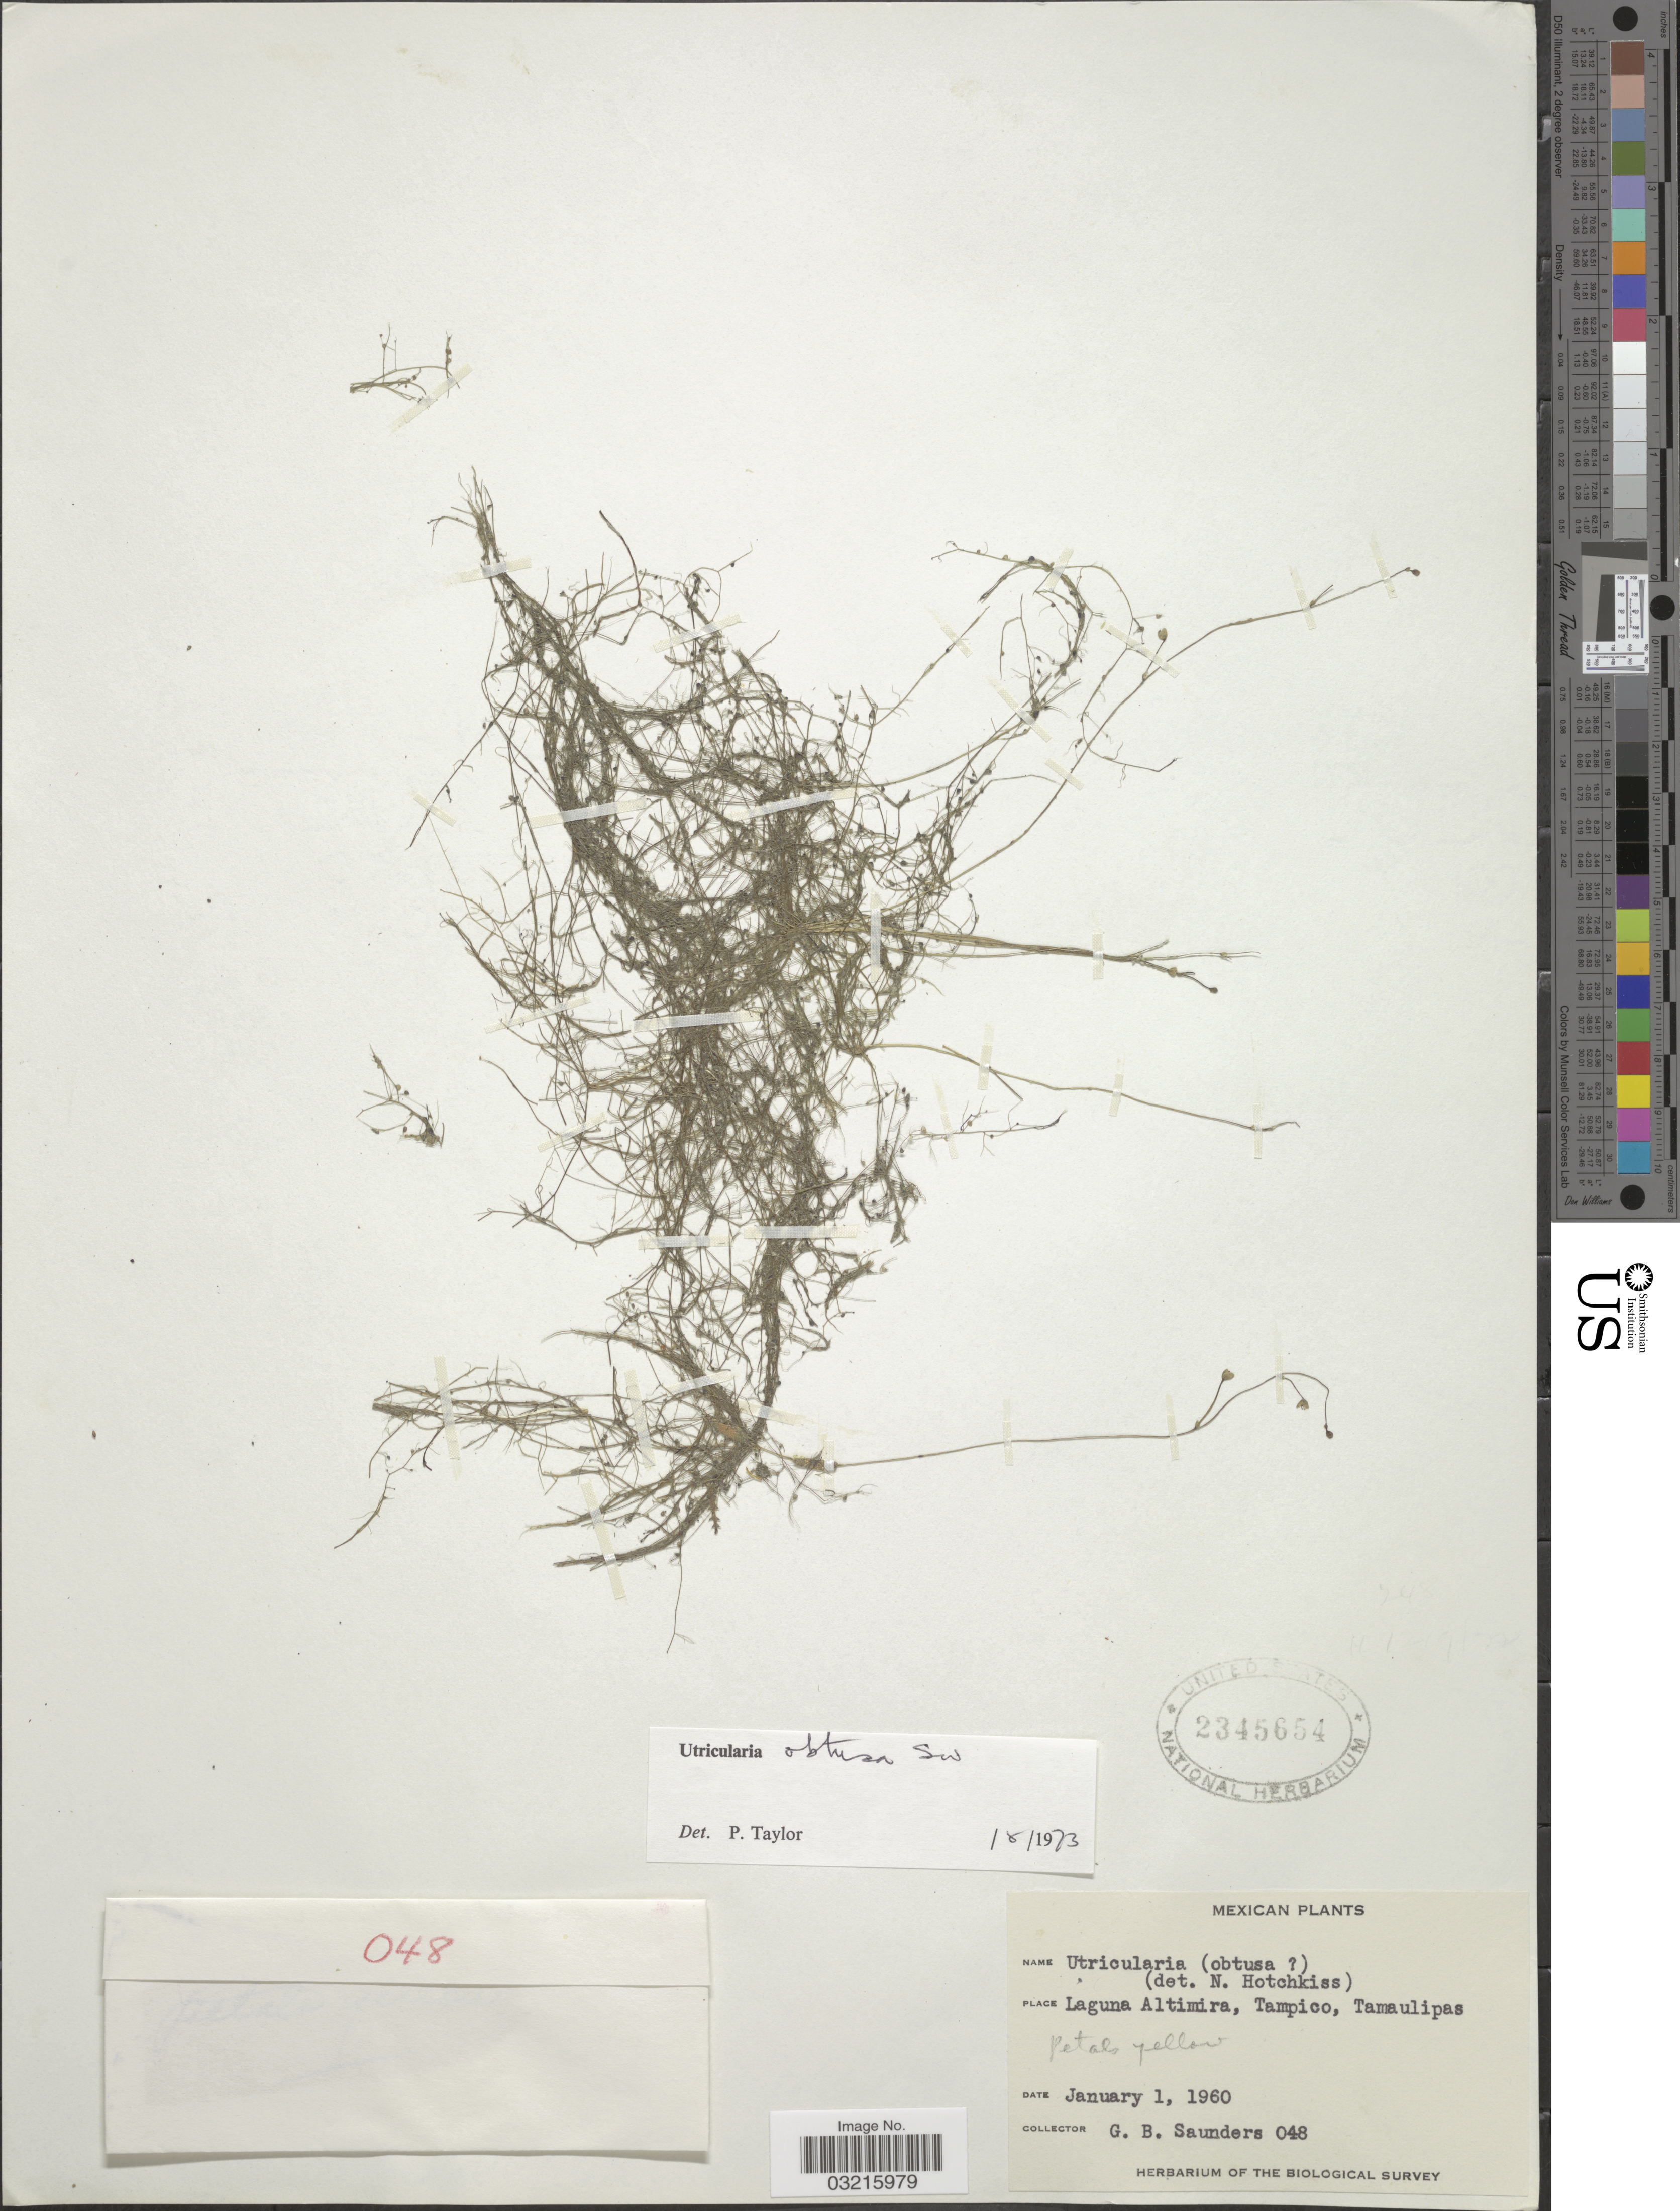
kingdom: Plantae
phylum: Tracheophyta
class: Magnoliopsida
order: Lamiales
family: Lentibulariaceae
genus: Utricularia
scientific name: Utricularia obtusa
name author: Sw.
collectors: G. B. Saunders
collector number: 048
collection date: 1960-01-01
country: Mexico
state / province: Tamaulipas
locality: Laguna Altimira, Tampico.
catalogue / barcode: US 2345654